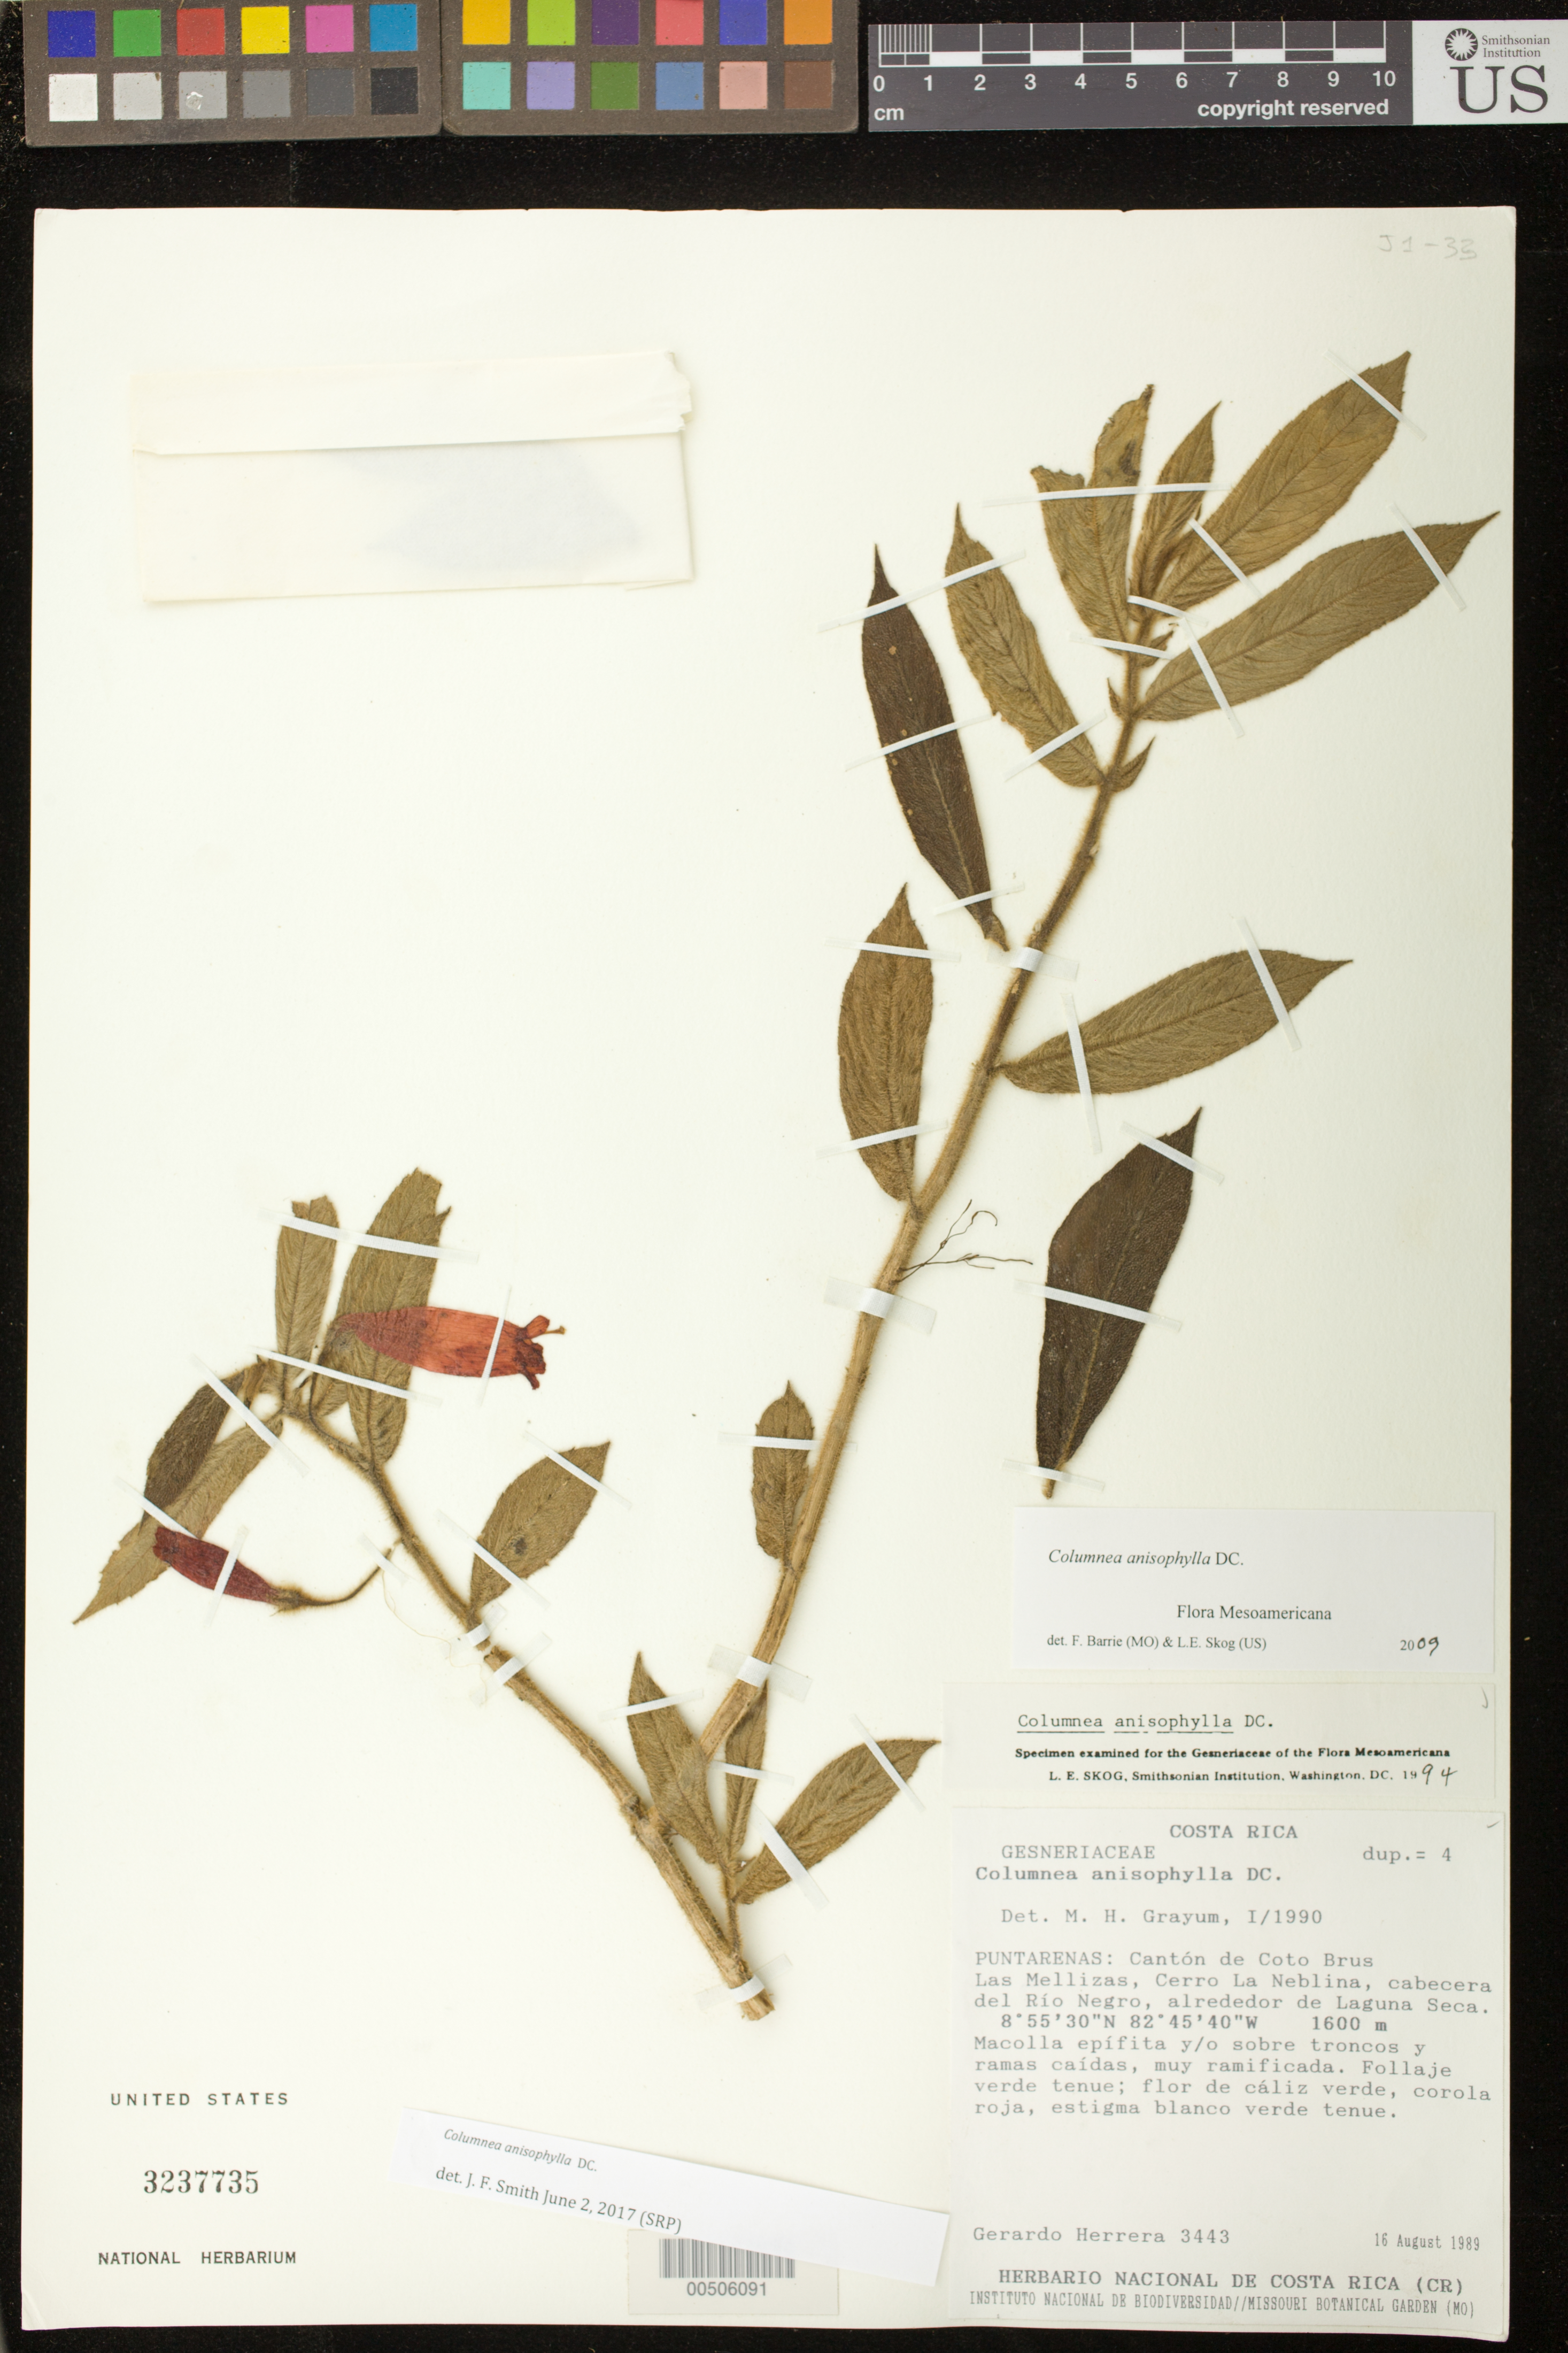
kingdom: Plantae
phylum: Tracheophyta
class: Magnoliopsida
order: Lamiales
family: Gesneriaceae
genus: Columnea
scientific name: Columnea anisophylla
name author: DC.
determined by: Skog, Laurence E.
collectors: G. Herrera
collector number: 3443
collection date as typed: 16 Aug 1989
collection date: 1989-08-16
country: Costa Rica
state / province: Puntarenas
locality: Cantón Coto Brus, Las Mellizas, Cerro La Neblina, cabecera del Rio Negro, alrededor de Laguna Seca.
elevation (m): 1600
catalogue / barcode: US 3237735